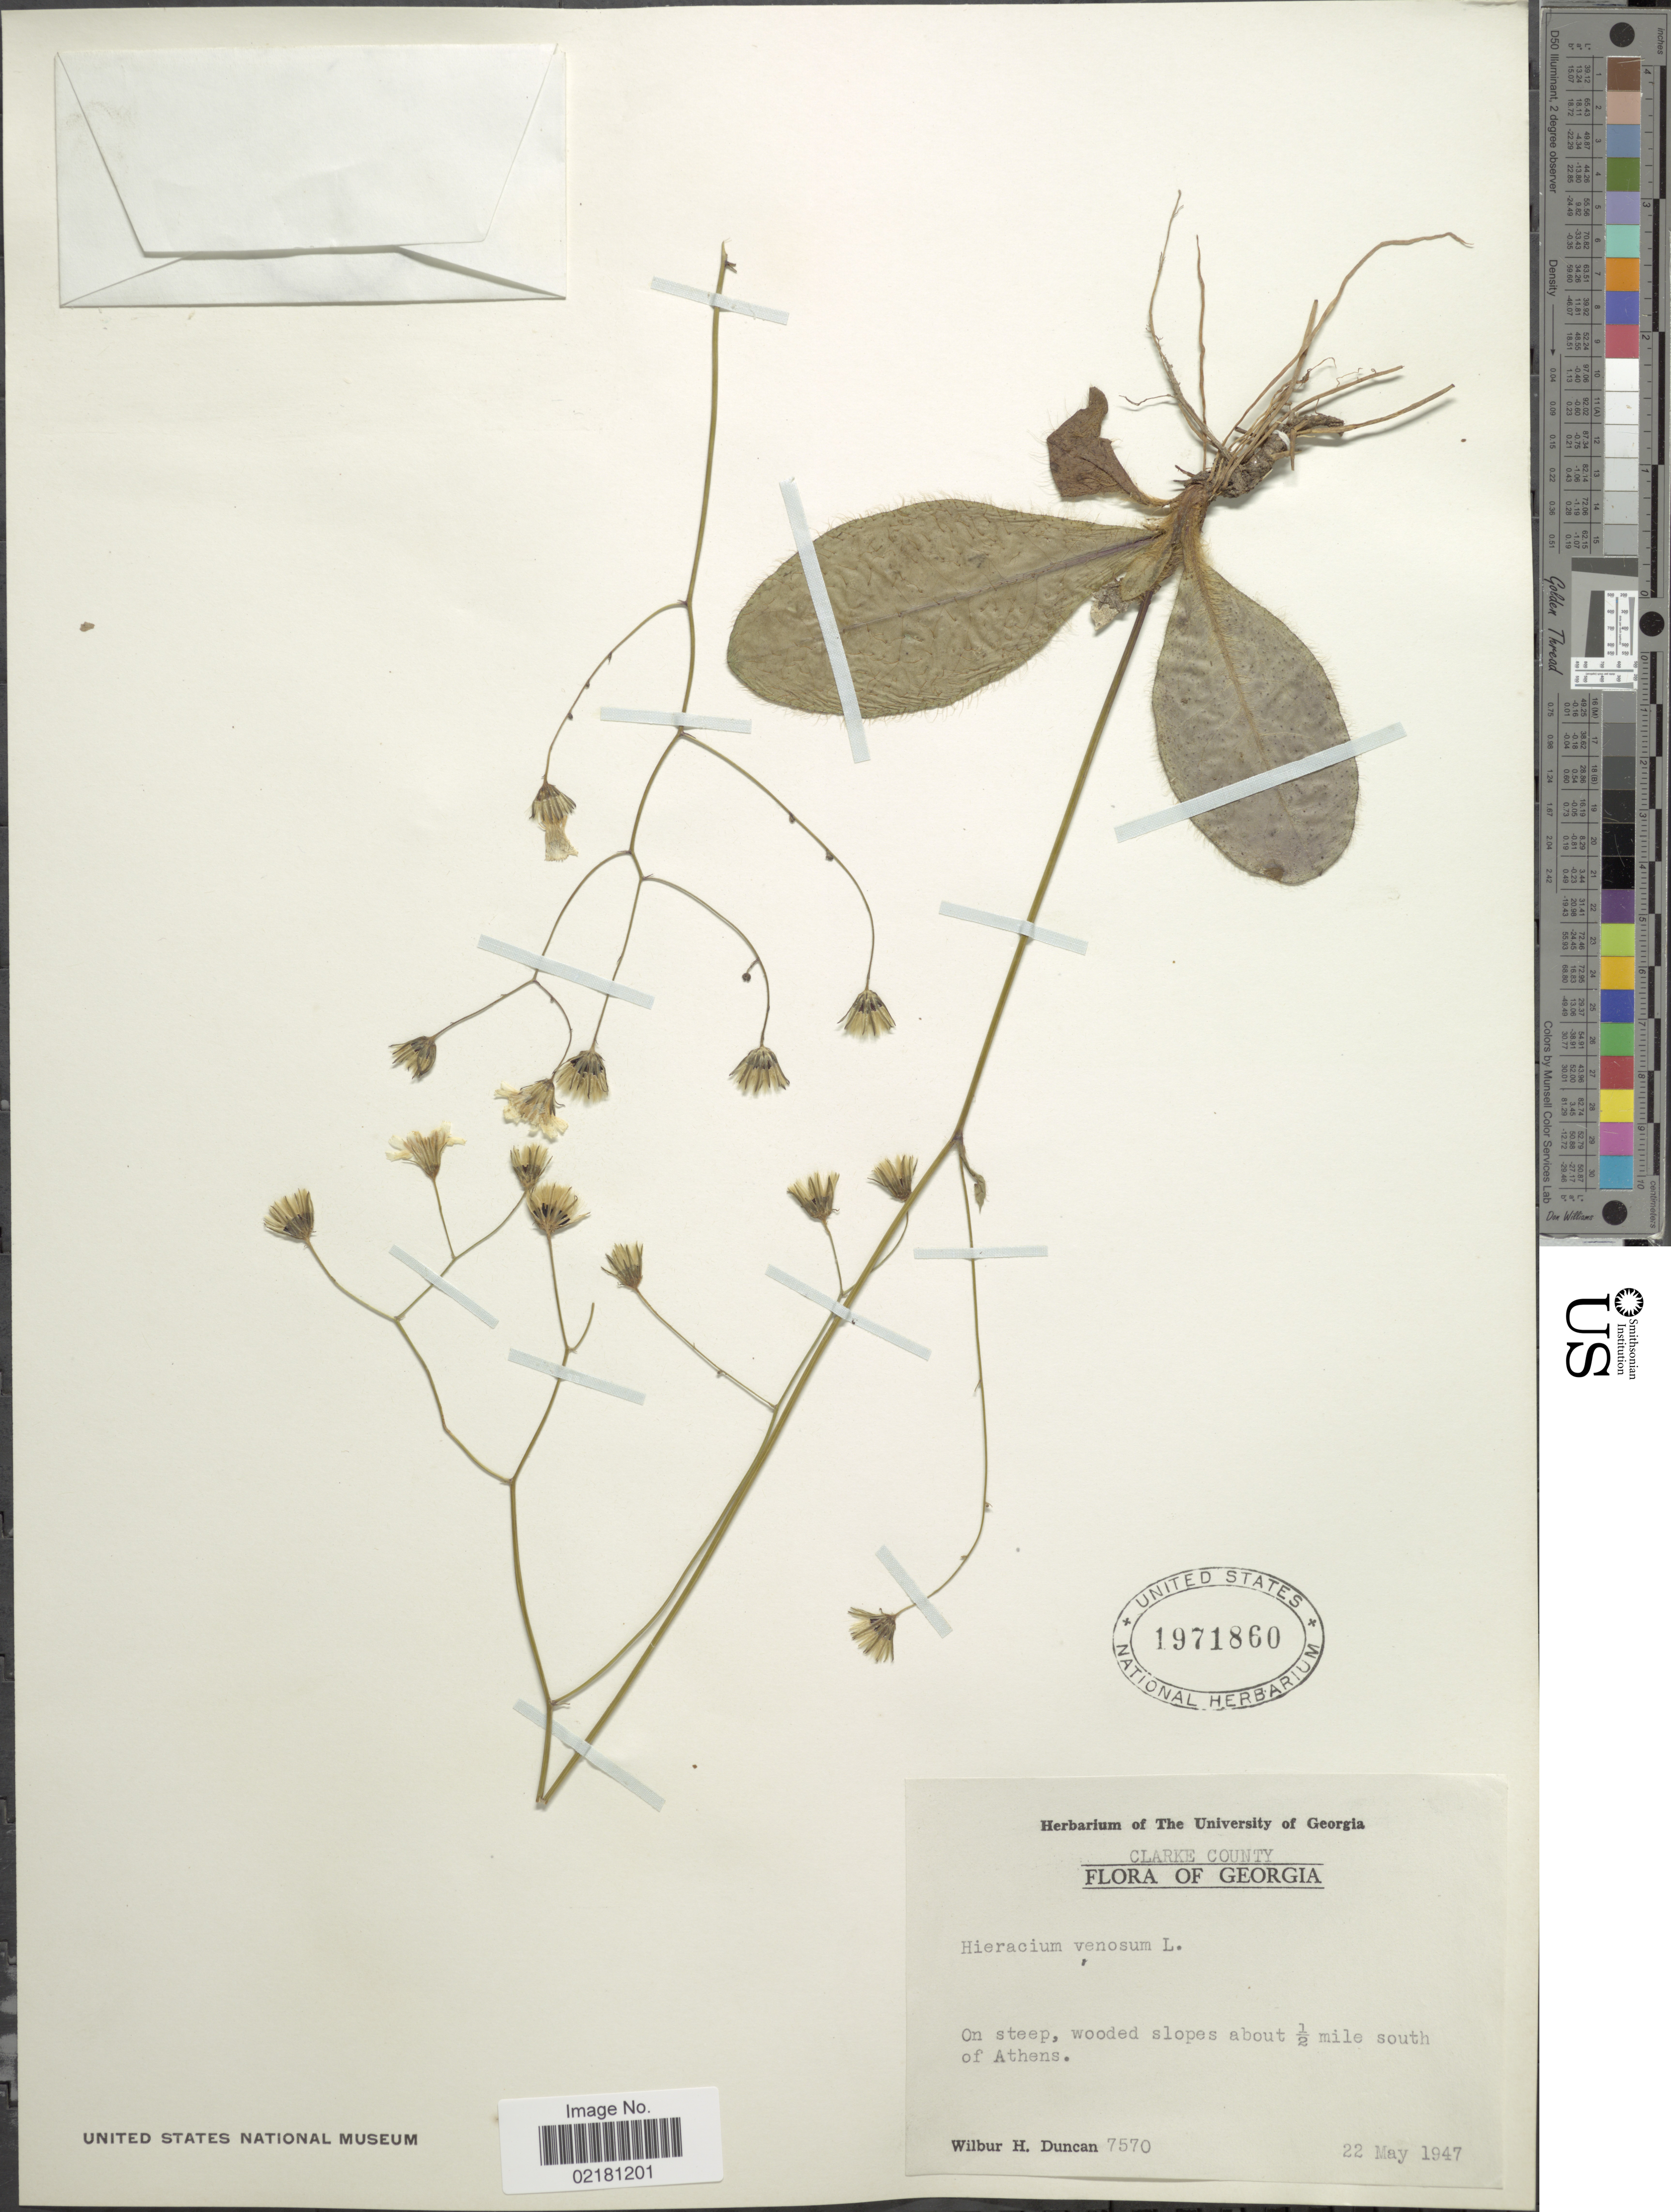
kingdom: Plantae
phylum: Tracheophyta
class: Magnoliopsida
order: Asterales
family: Asteraceae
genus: Hieracium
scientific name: Hieracium venosum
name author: L.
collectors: W. H. Duncan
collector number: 7570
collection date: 1947-05-22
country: United States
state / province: Georgia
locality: Clarke County. On steep, wooded slopes about ½ mile south of Athens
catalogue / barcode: US 1971860